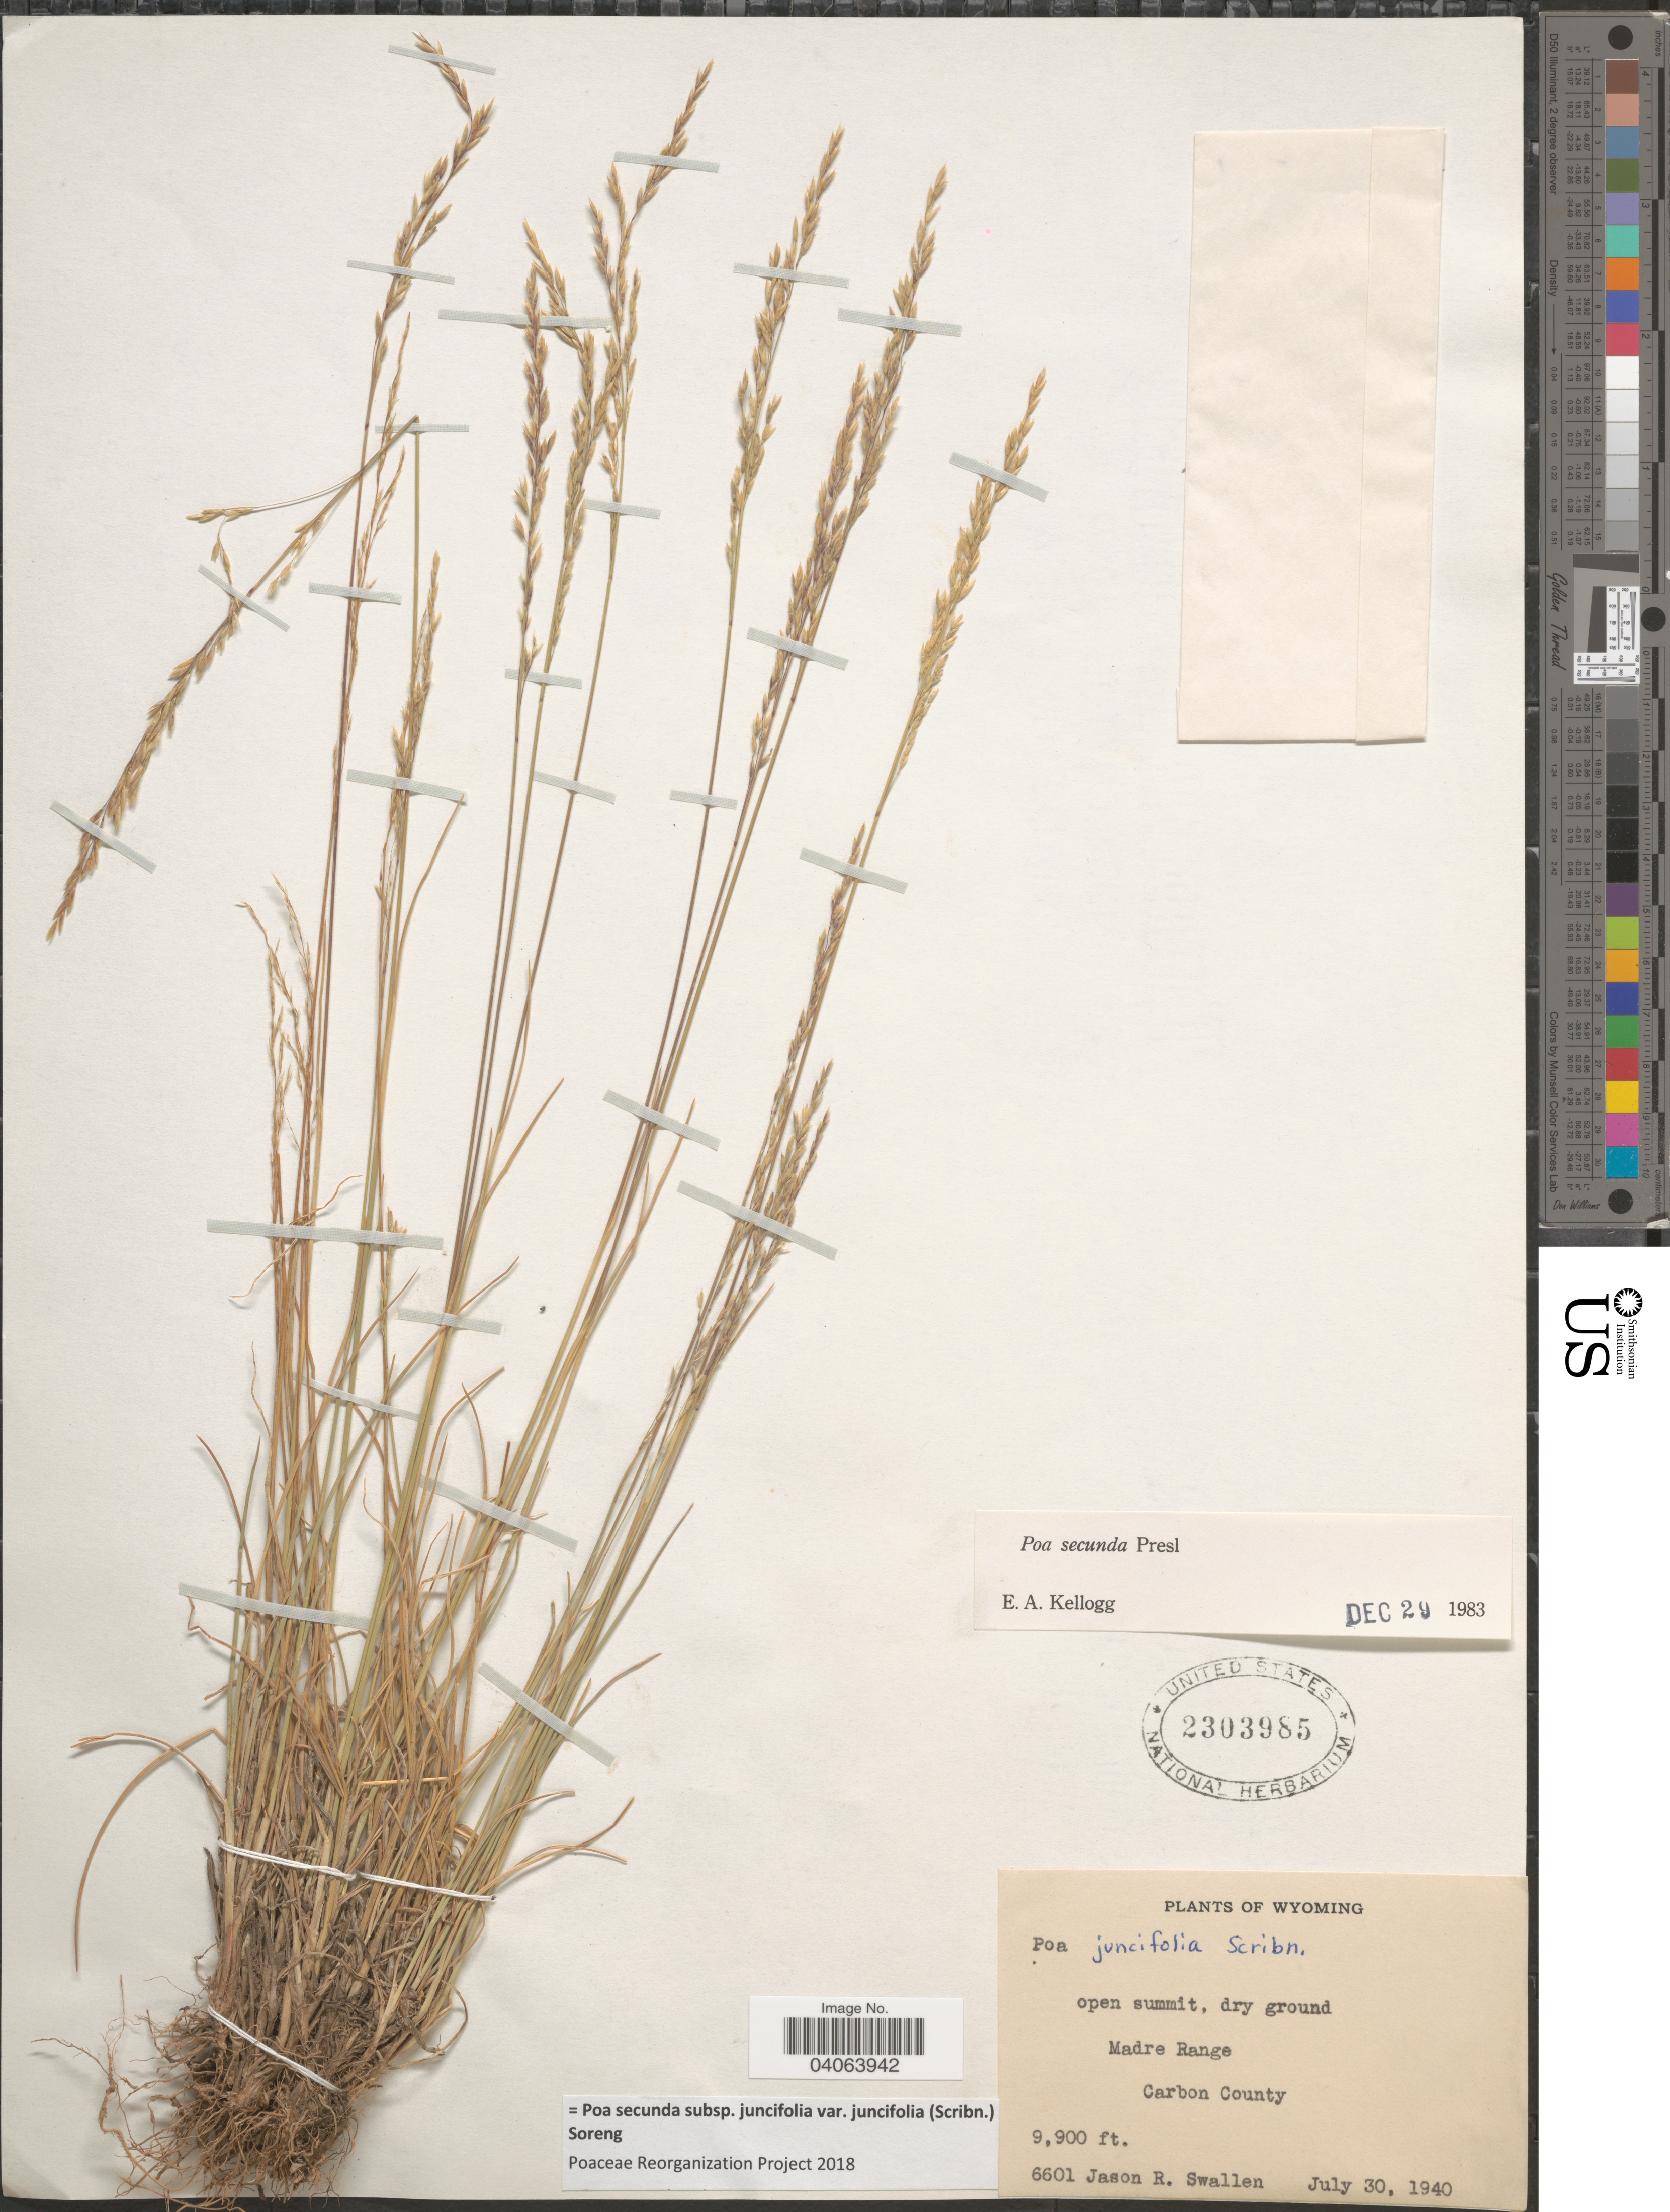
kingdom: Plantae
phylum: Tracheophyta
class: Liliopsida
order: Poales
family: Poaceae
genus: Poa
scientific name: Poa secunda subsp. juncifolia var. juncifolia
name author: (Scribn.) Soreng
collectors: J. R. Swallen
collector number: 6601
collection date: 1940-07-30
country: United States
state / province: Wyoming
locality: Madre Range. Carbon County.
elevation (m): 3018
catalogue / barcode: US 2303985